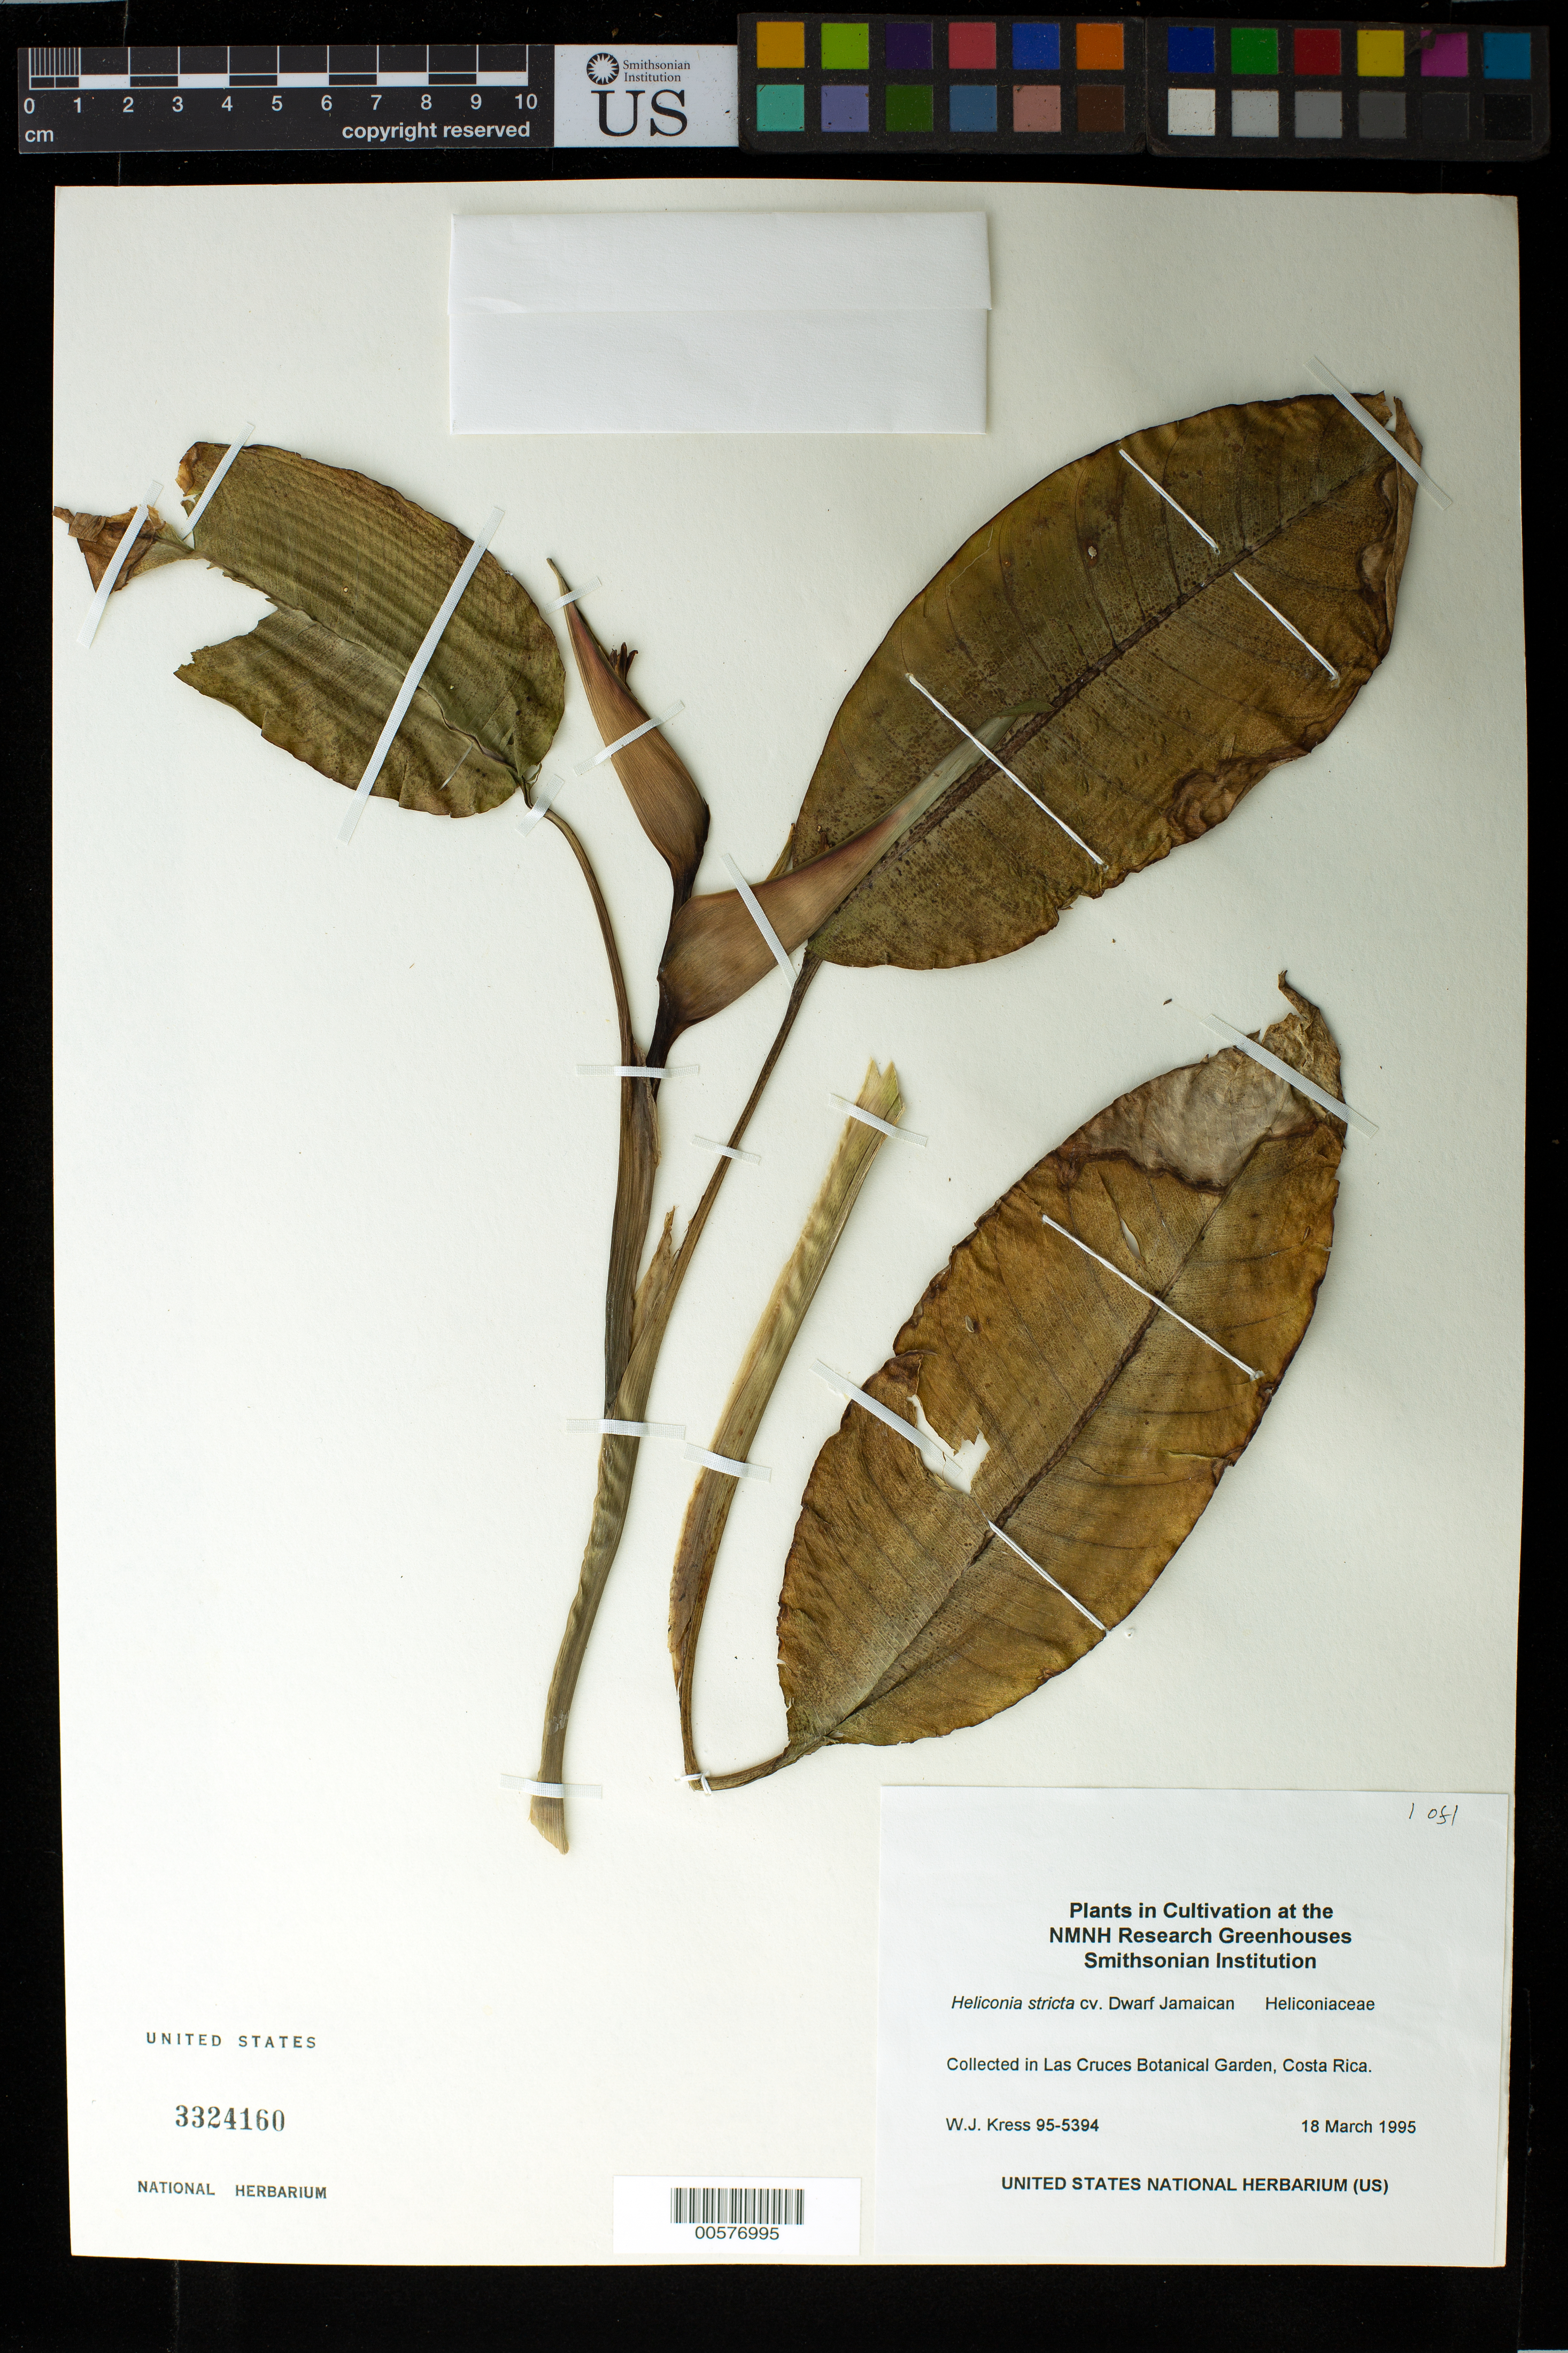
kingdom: Plantae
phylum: Tracheophyta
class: Liliopsida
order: Zingiberales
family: Heliconiaceae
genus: Heliconia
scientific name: Heliconia stricta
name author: Huber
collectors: W. J. Kress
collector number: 95-5394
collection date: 1995-03-18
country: United States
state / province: Maryland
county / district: Prince George's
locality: NMNH Research Greenhouses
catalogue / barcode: US 3324160